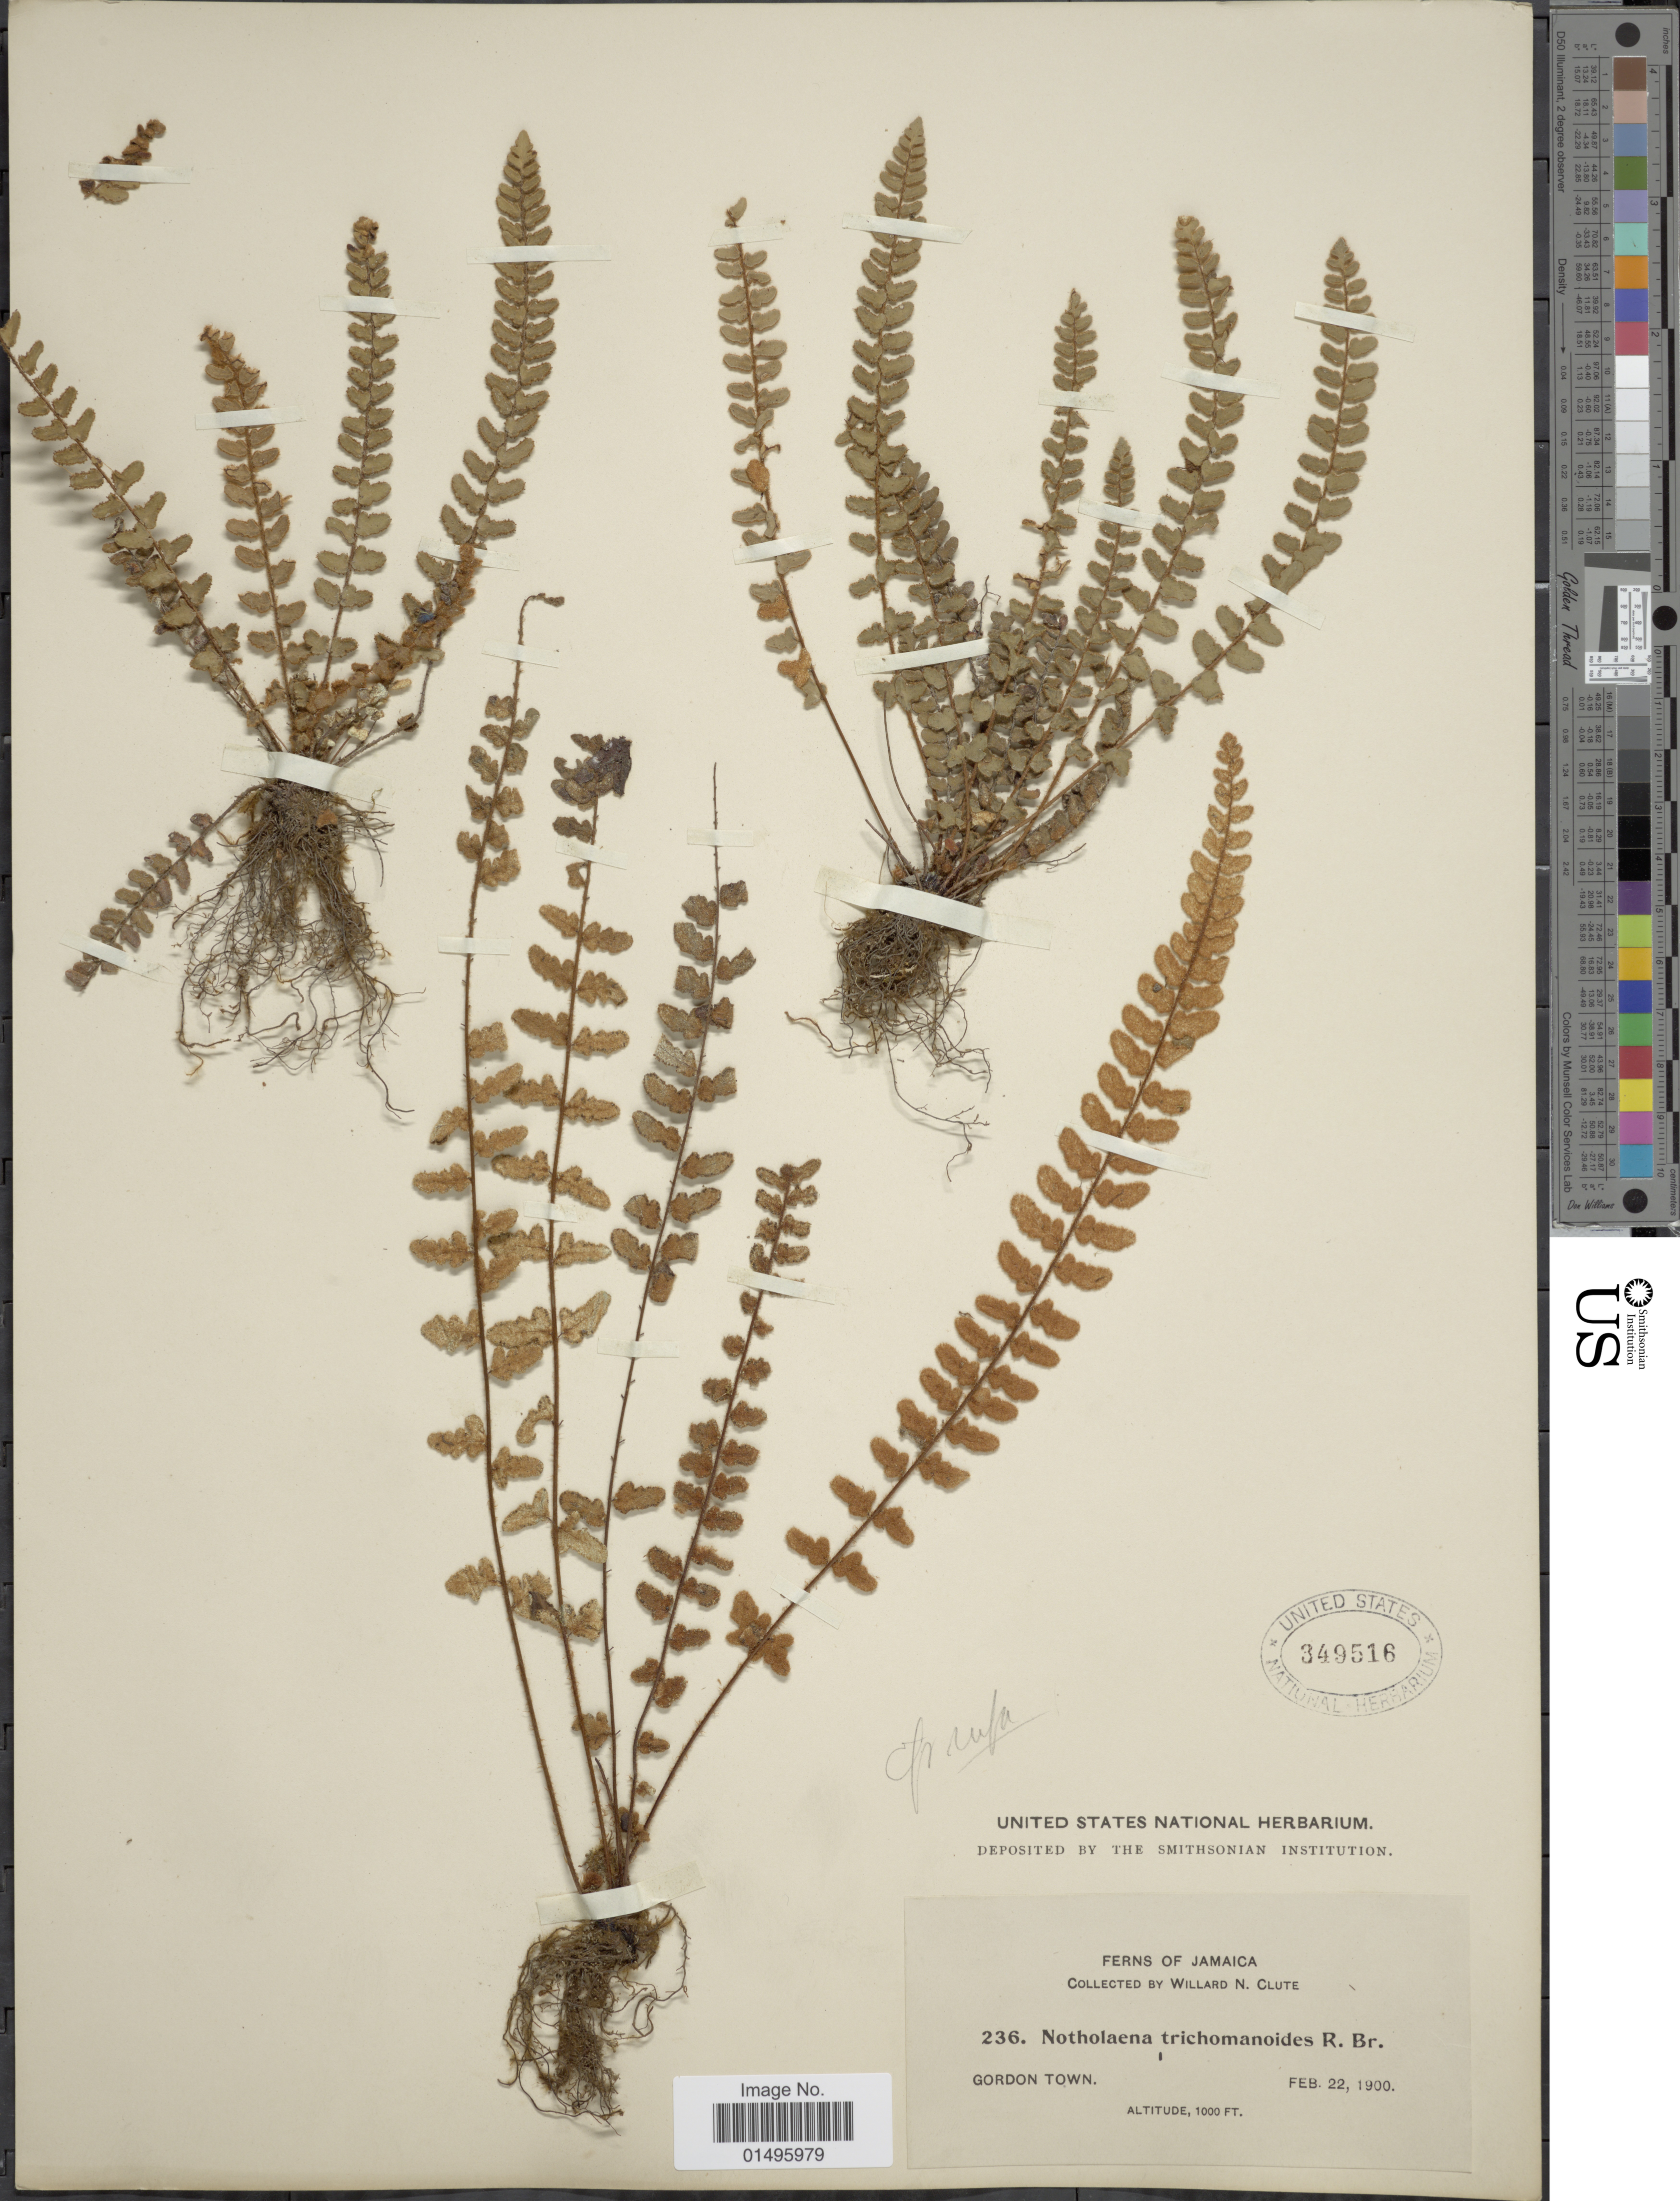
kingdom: Plantae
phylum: Tracheophyta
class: Polypodiopsida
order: Polypodiales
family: Pteridaceae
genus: Notholaena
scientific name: Notholaena trichomanoides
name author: (L.) Desv.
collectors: W. N. Clute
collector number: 236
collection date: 1900-02-22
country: Jamaica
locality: Jamaica, Gordon Town.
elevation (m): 305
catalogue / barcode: US 349516